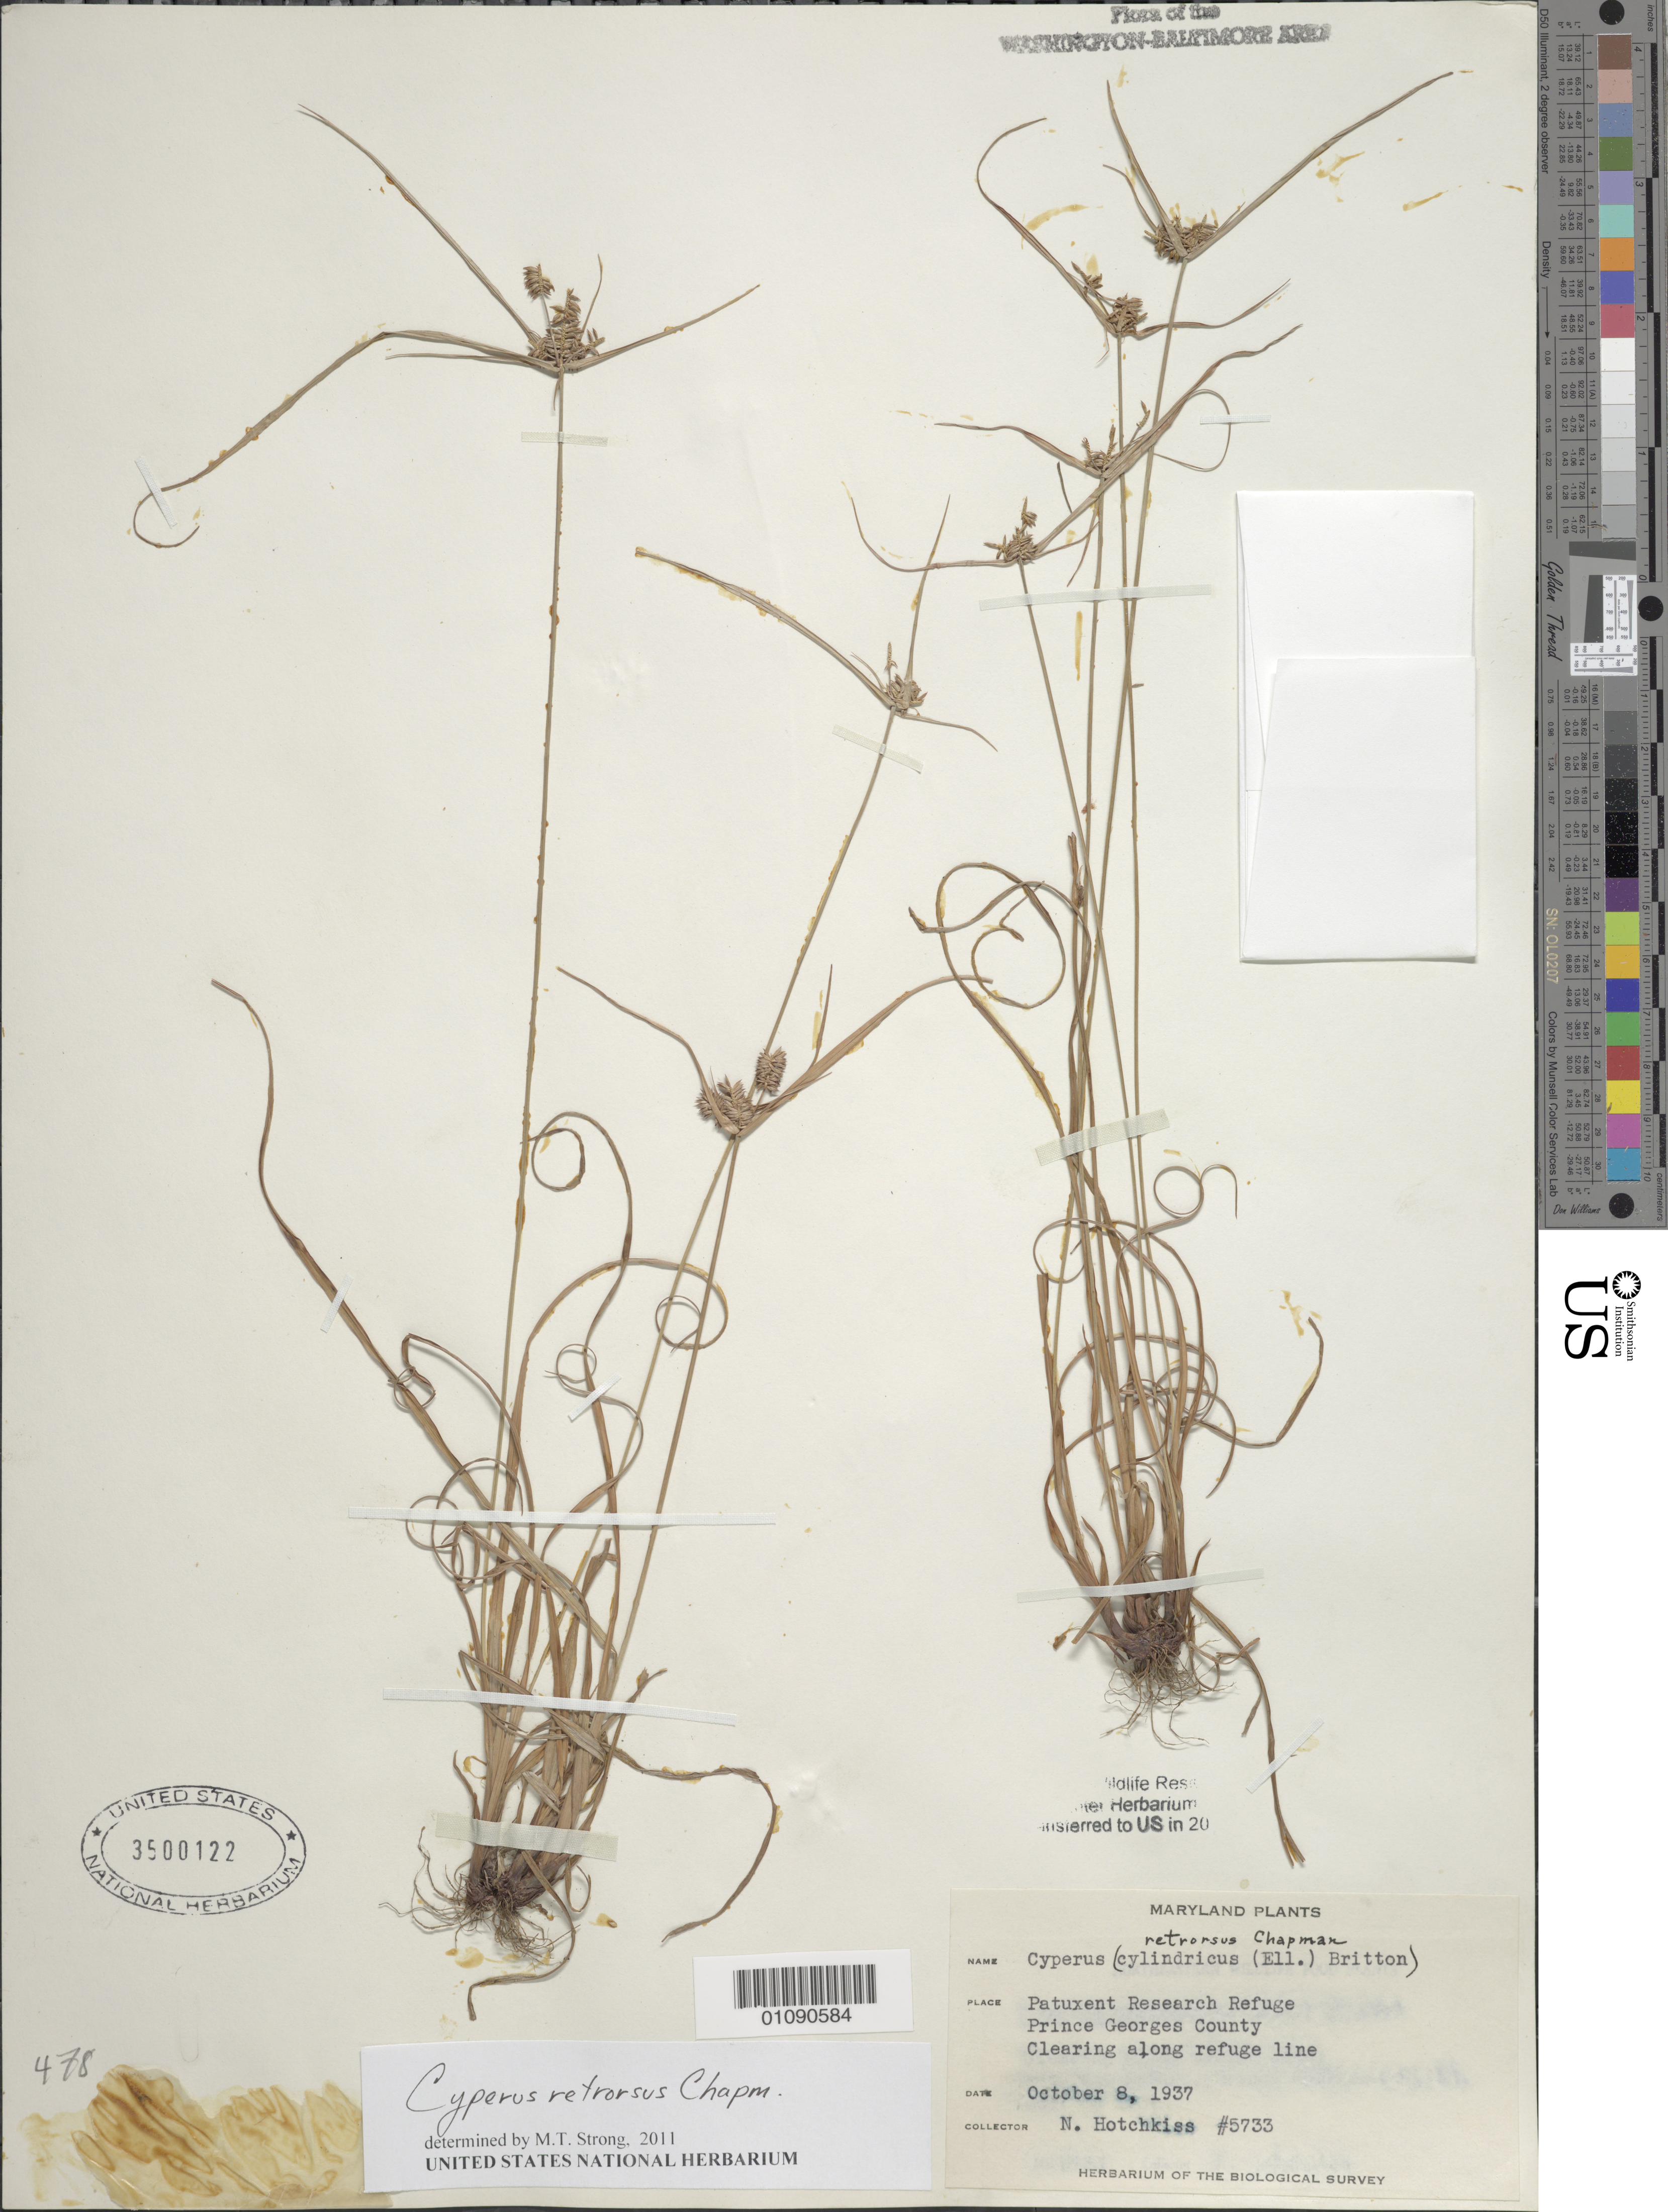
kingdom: Plantae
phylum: Tracheophyta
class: Liliopsida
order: Poales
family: Cyperaceae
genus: Cyperus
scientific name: Cyperus retrorsus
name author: Chapm.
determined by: Strong, M. T.; Acevedo-Rodríguez, P.; Carrington, C. M.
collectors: N. Hotchkiss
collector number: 5733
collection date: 1937-10-08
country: United States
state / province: Maryland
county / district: Prince George's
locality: Along refuge line. Patuxent Wildlife Refuge.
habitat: Clearing along refuge line.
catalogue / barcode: US 3500122